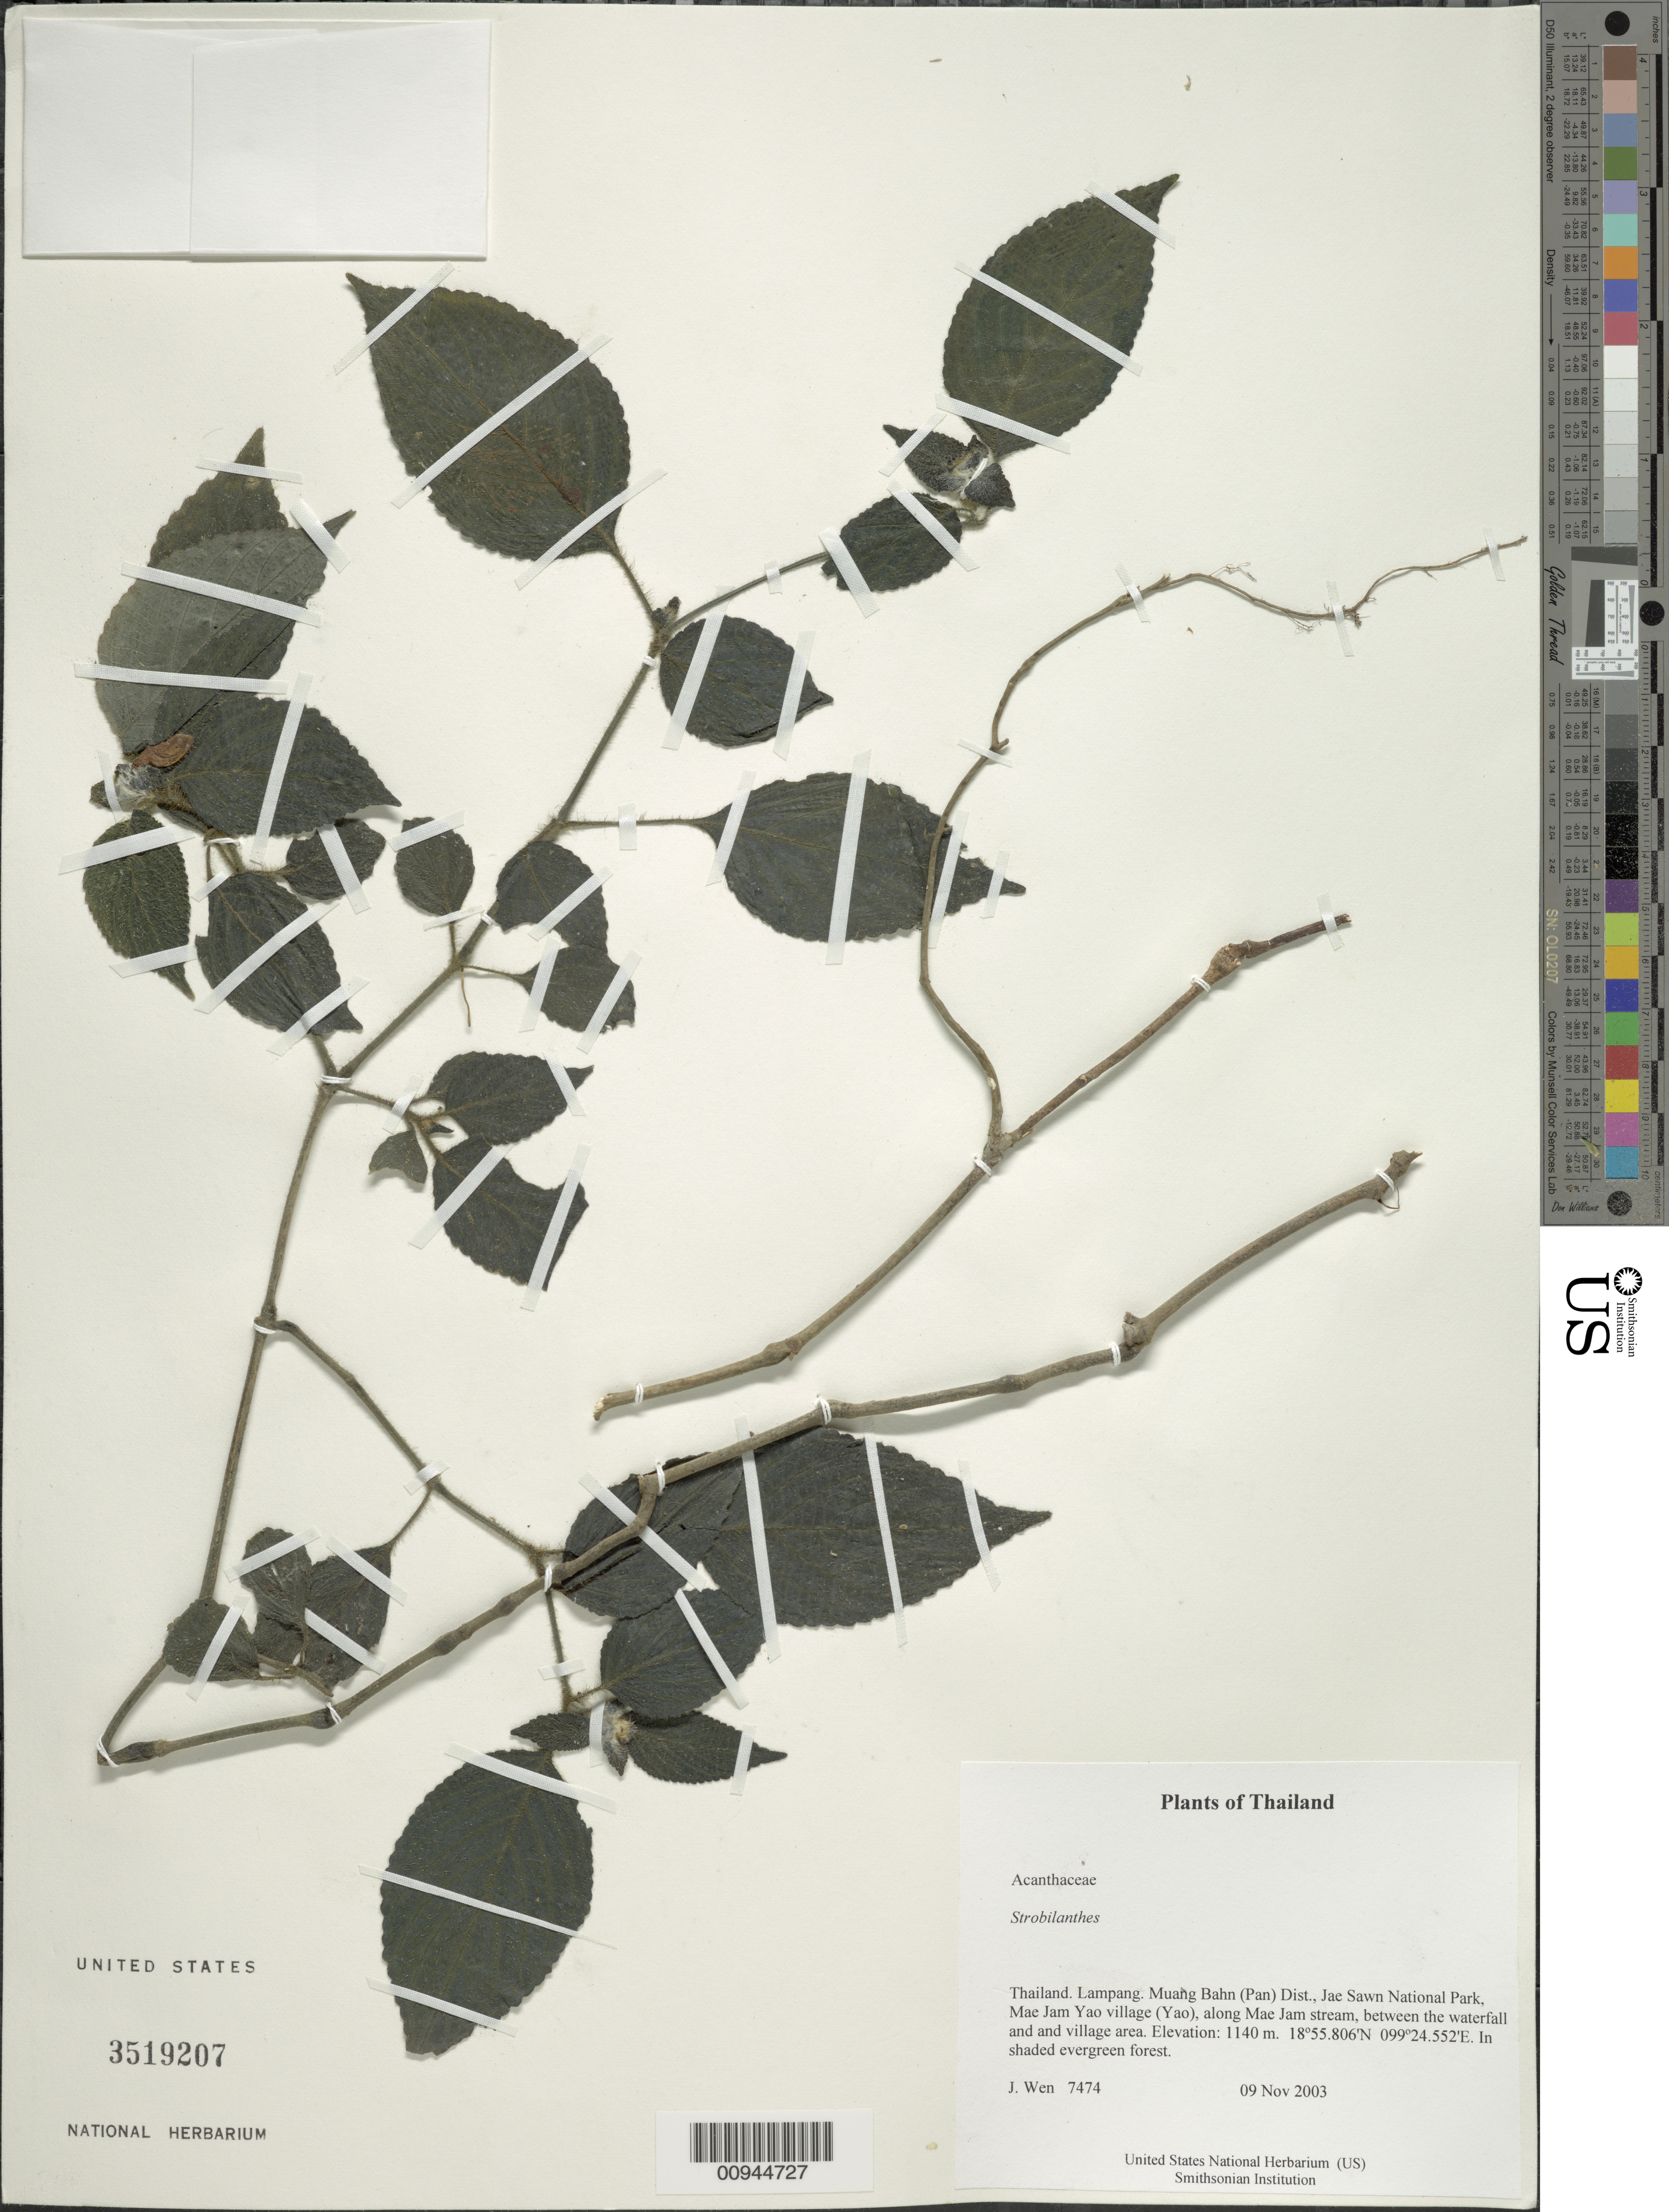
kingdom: Plantae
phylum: Tracheophyta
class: Magnoliopsida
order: Lamiales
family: Acanthaceae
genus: Strobilanthes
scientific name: Strobilanthes sp.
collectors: J. Wen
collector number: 7474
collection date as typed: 09 Nov 2003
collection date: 2003-11-09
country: Thailand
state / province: Lampang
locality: Muang Bahn (Pan) Dist., Jae Sawn National Park, Mae Jam Yao village (Yao), along Mae Jam stream, between the waterfall and and village area.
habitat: In shaded evergreen forest.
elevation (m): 1140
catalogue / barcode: US 3519207